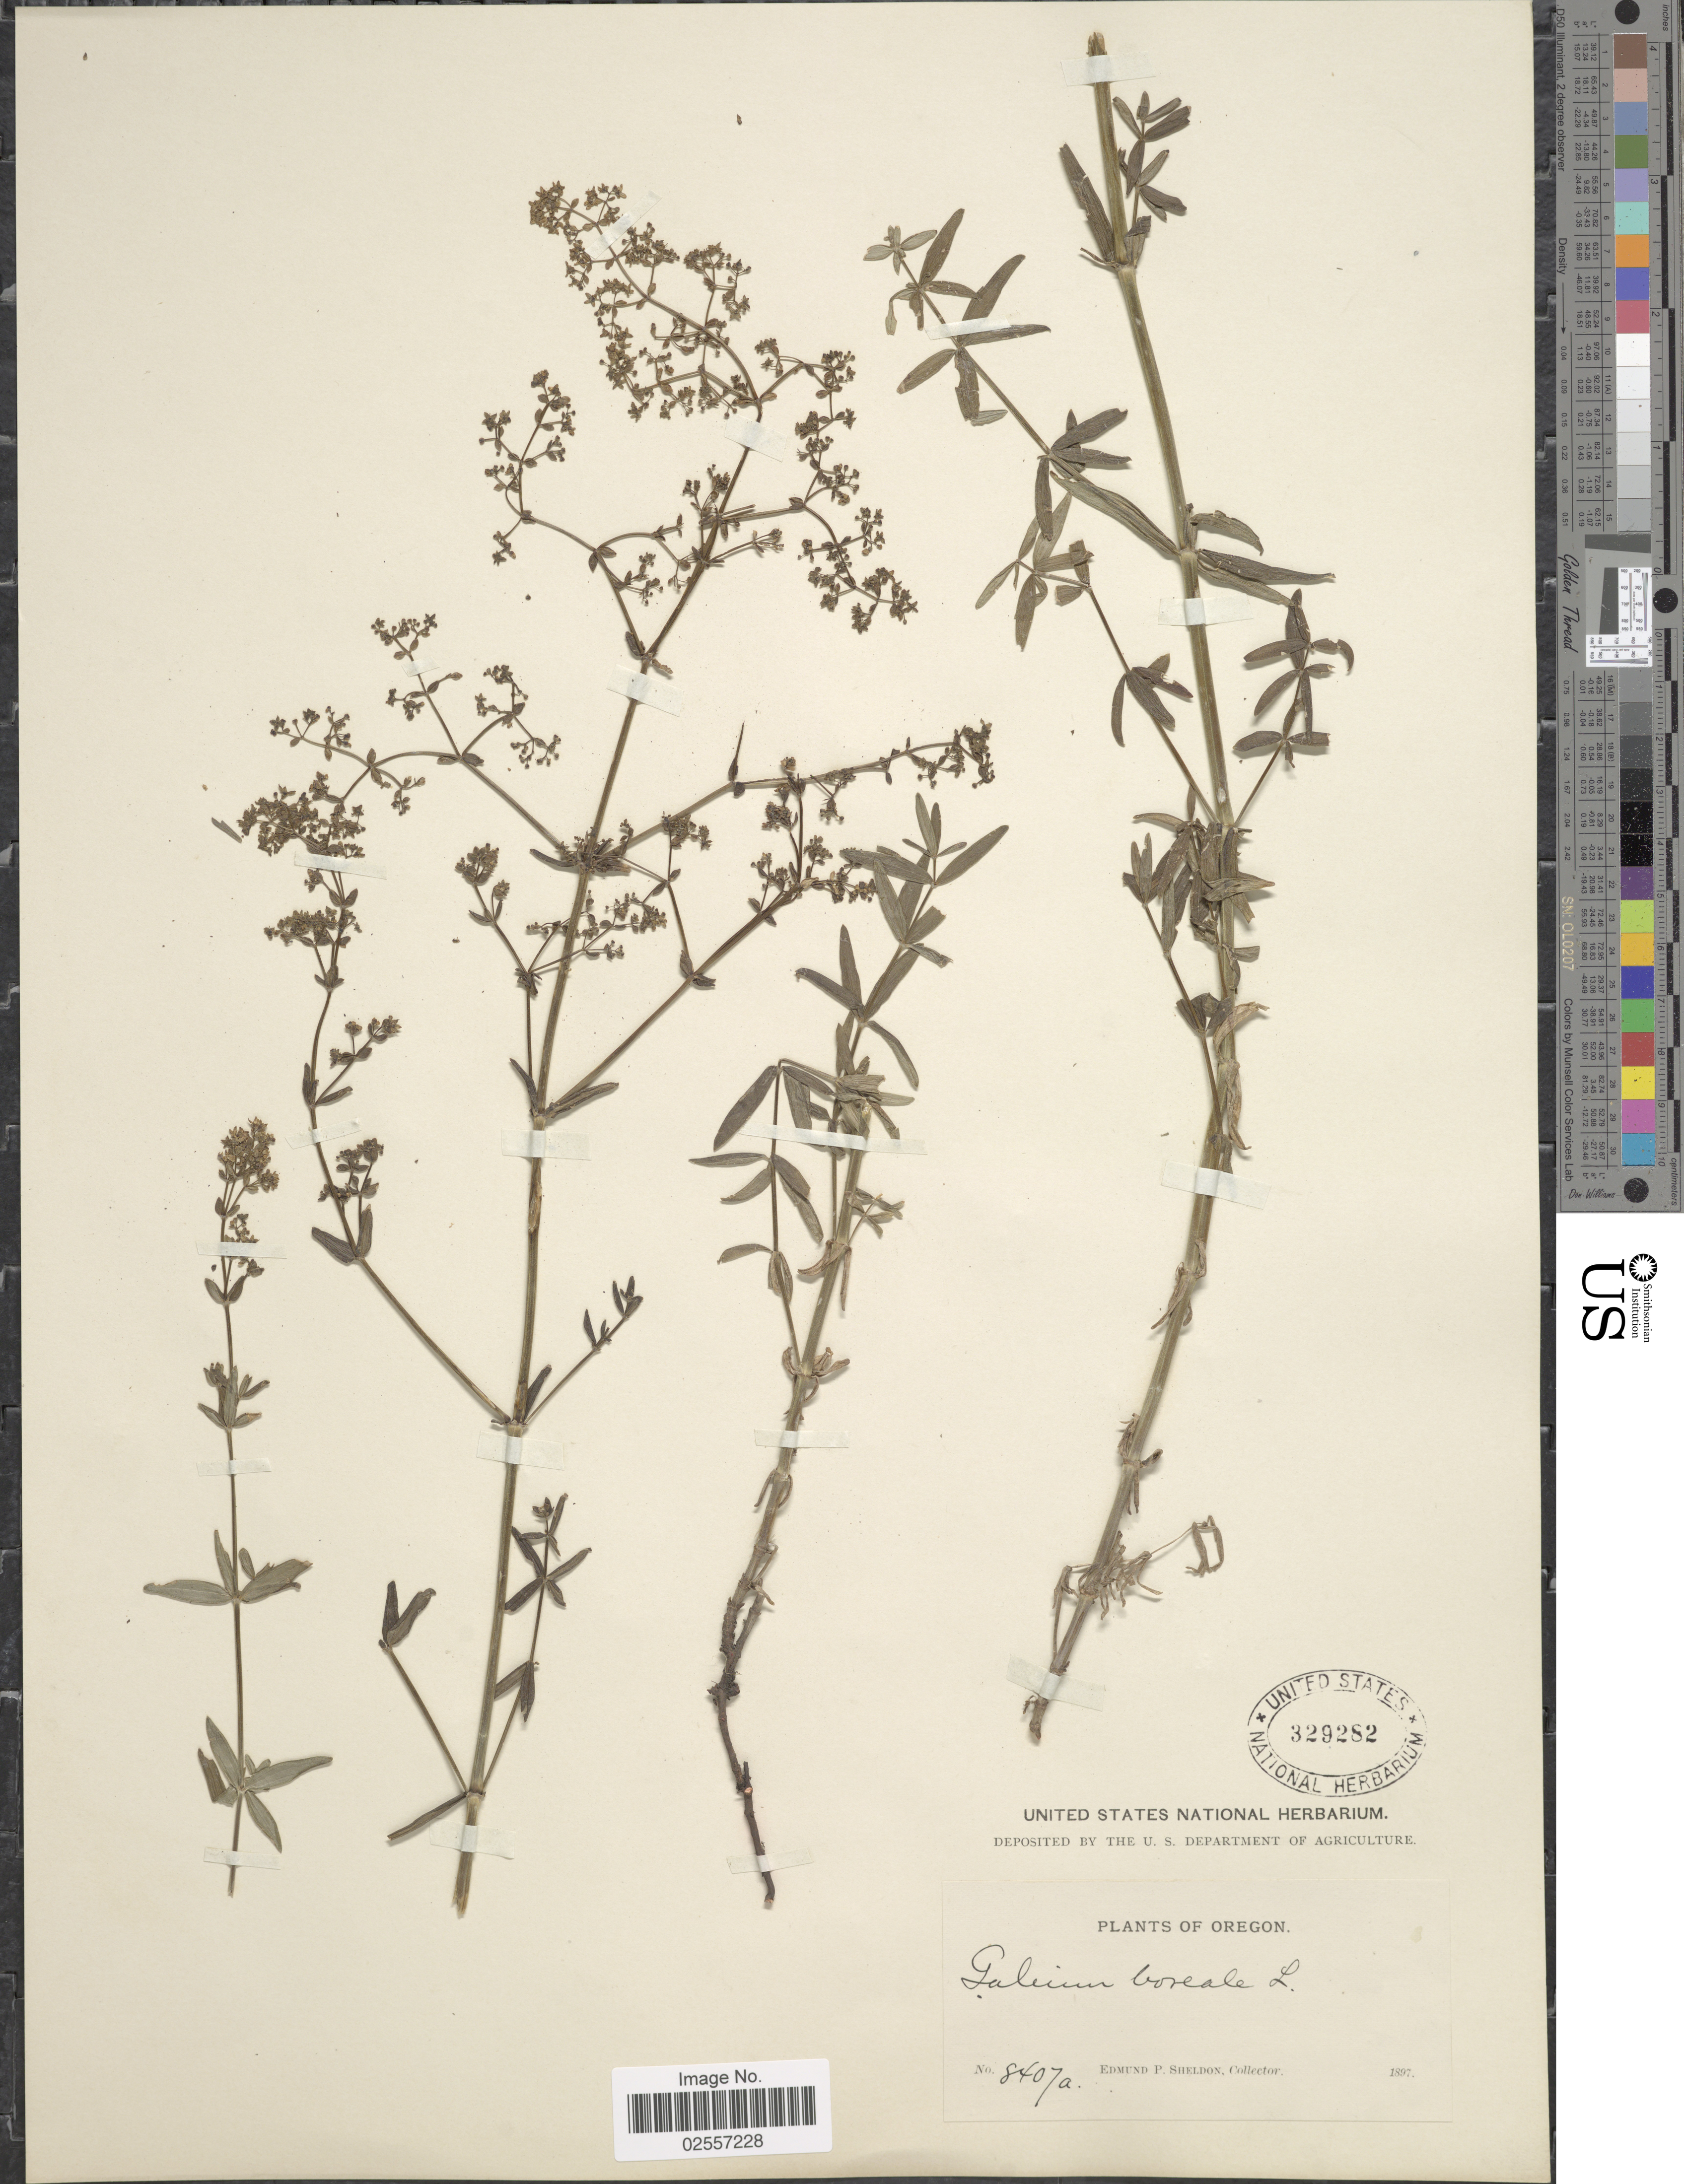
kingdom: Plantae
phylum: Tracheophyta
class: Magnoliopsida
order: Gentianales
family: Rubiaceae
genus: Galium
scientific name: Galium boreale L.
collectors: E. P. Sheldon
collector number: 8407a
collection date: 1897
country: United States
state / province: Oregon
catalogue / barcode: US 329282